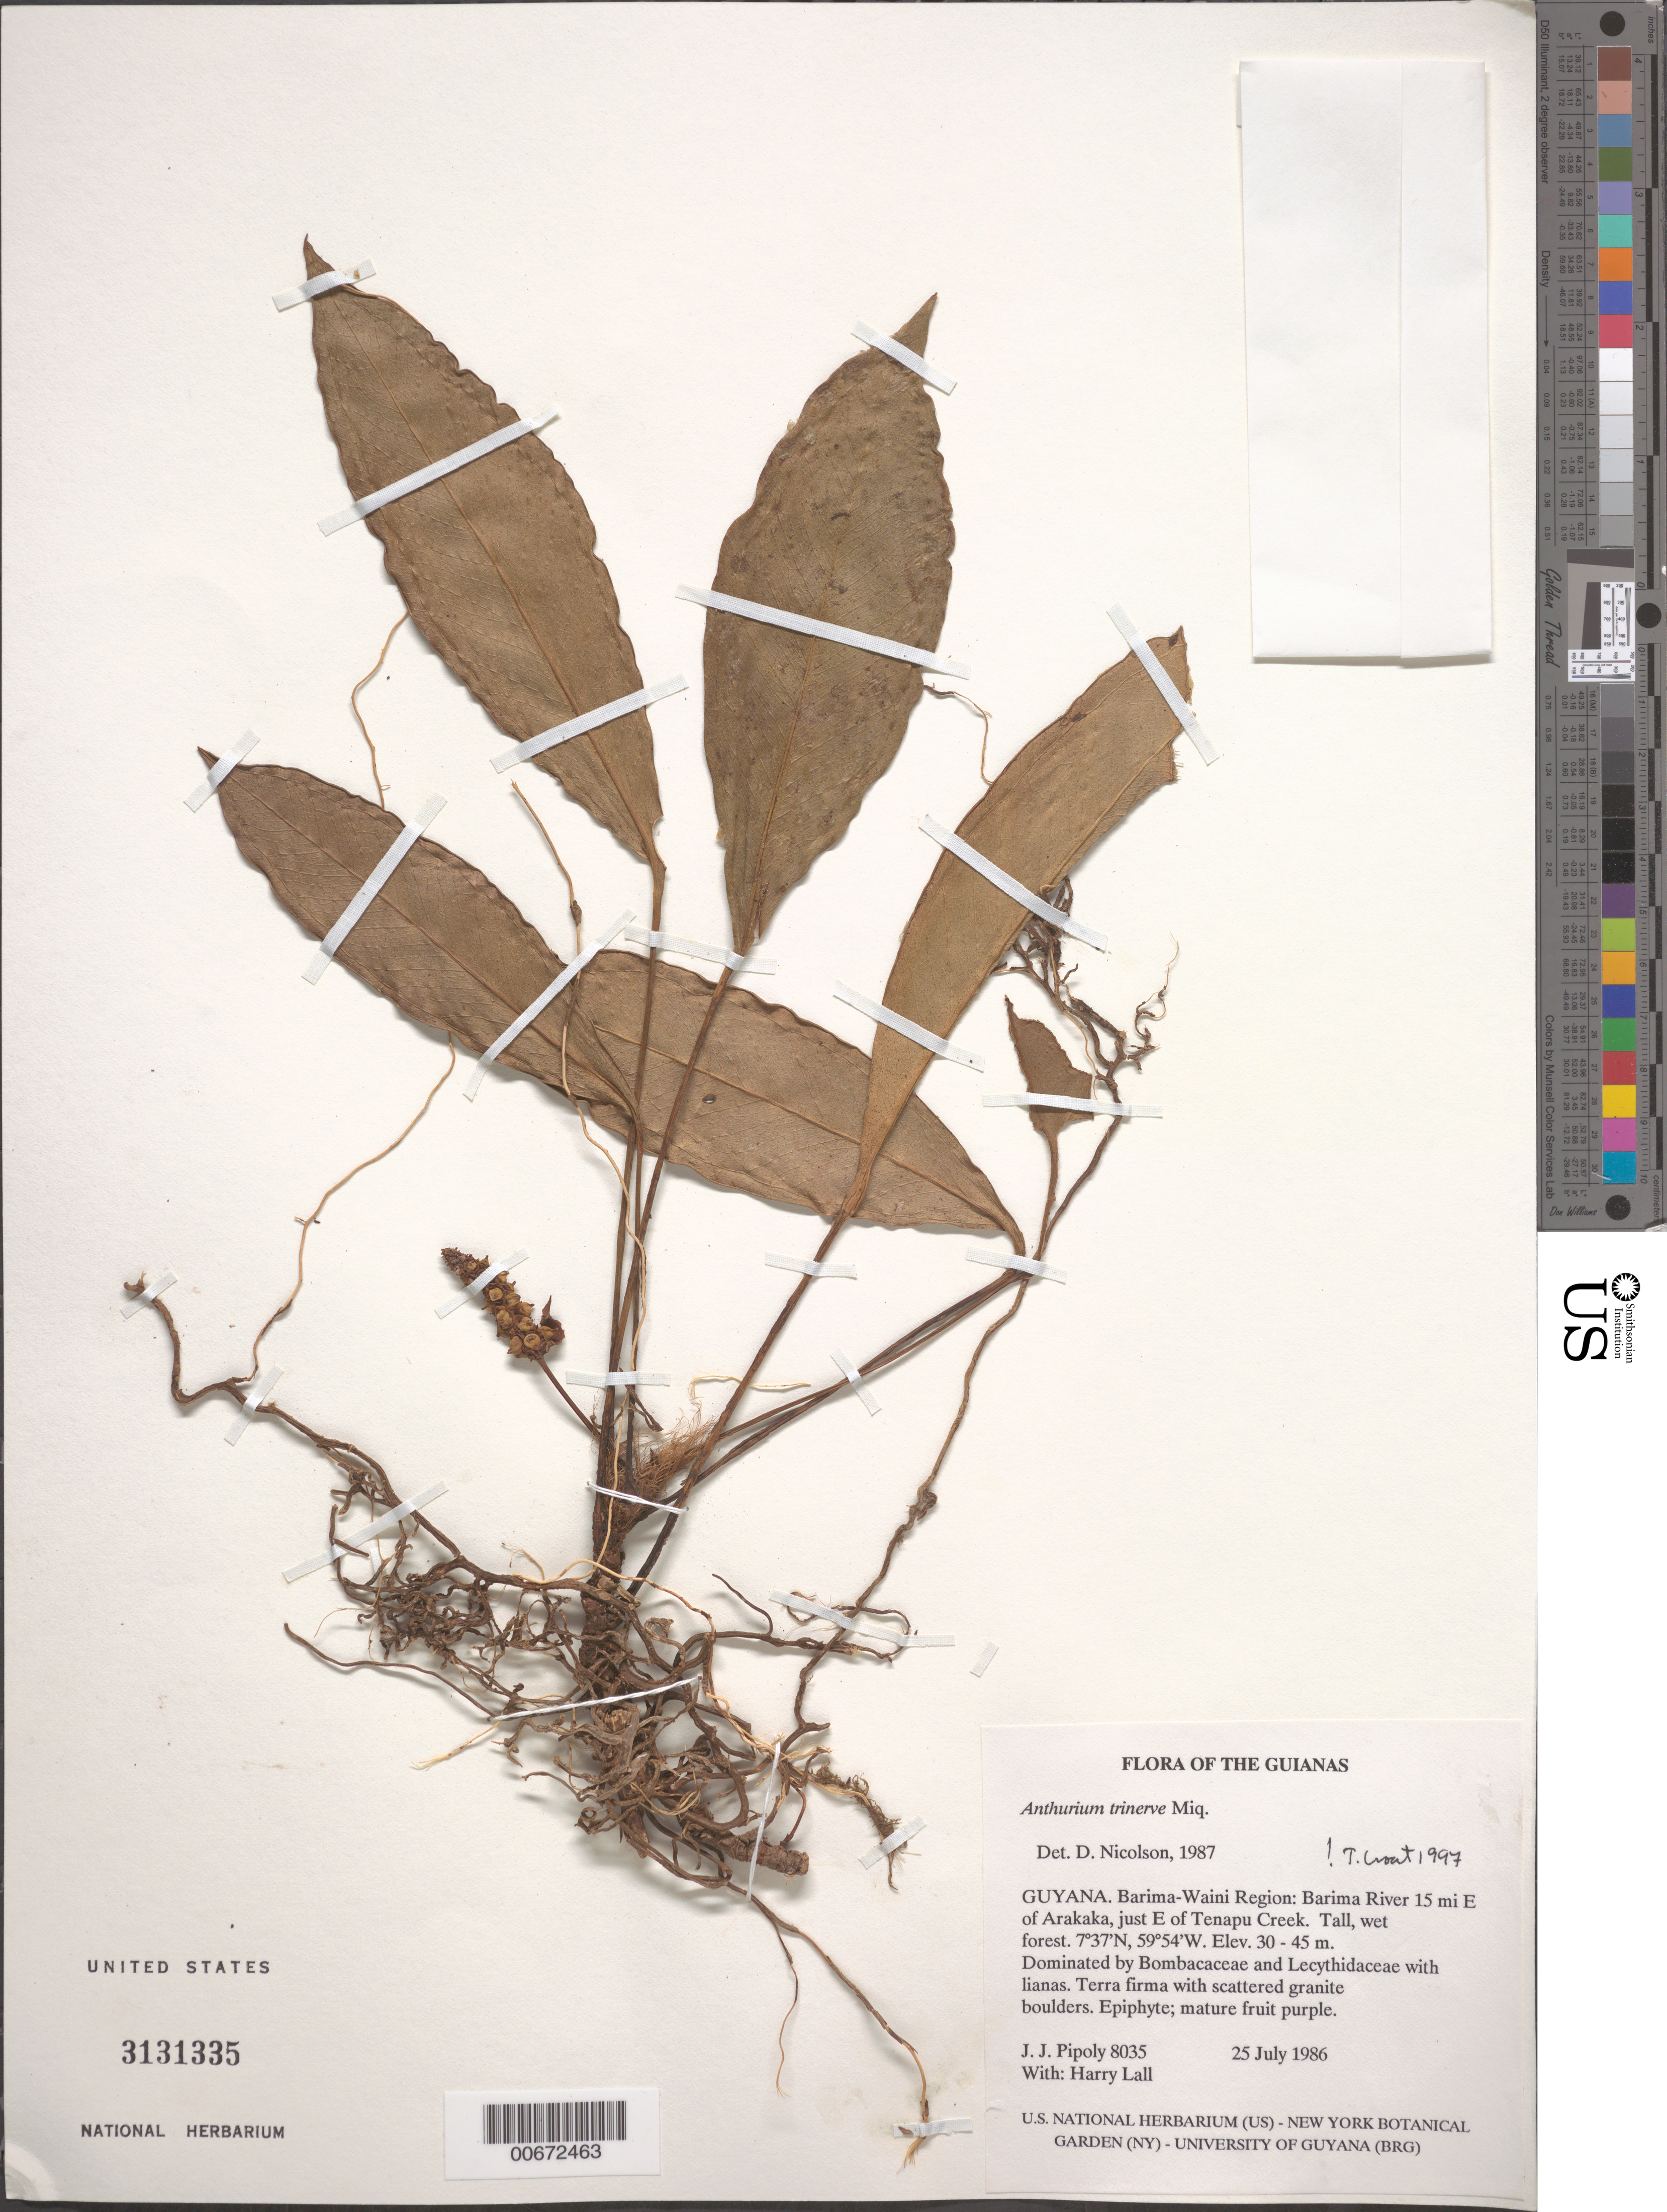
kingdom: Plantae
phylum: Tracheophyta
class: Liliopsida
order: Alismatales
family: Araceae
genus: Anthurium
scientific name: Anthurium trinervium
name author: Miq.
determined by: Nicolson, Dan H.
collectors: J. J. Pipoly & H. Lall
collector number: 8035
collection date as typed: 25 July 1986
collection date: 1986-07-25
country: Guyana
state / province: Barima-Waini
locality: Barima River 15 mi E of Arakaka, just E of Tenapu Creek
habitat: Tall, wet forest dominated by Bombacaceae and Lecythidaceae with lianas. Terra firma with scattered granite boulders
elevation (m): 30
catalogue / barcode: US 3131335